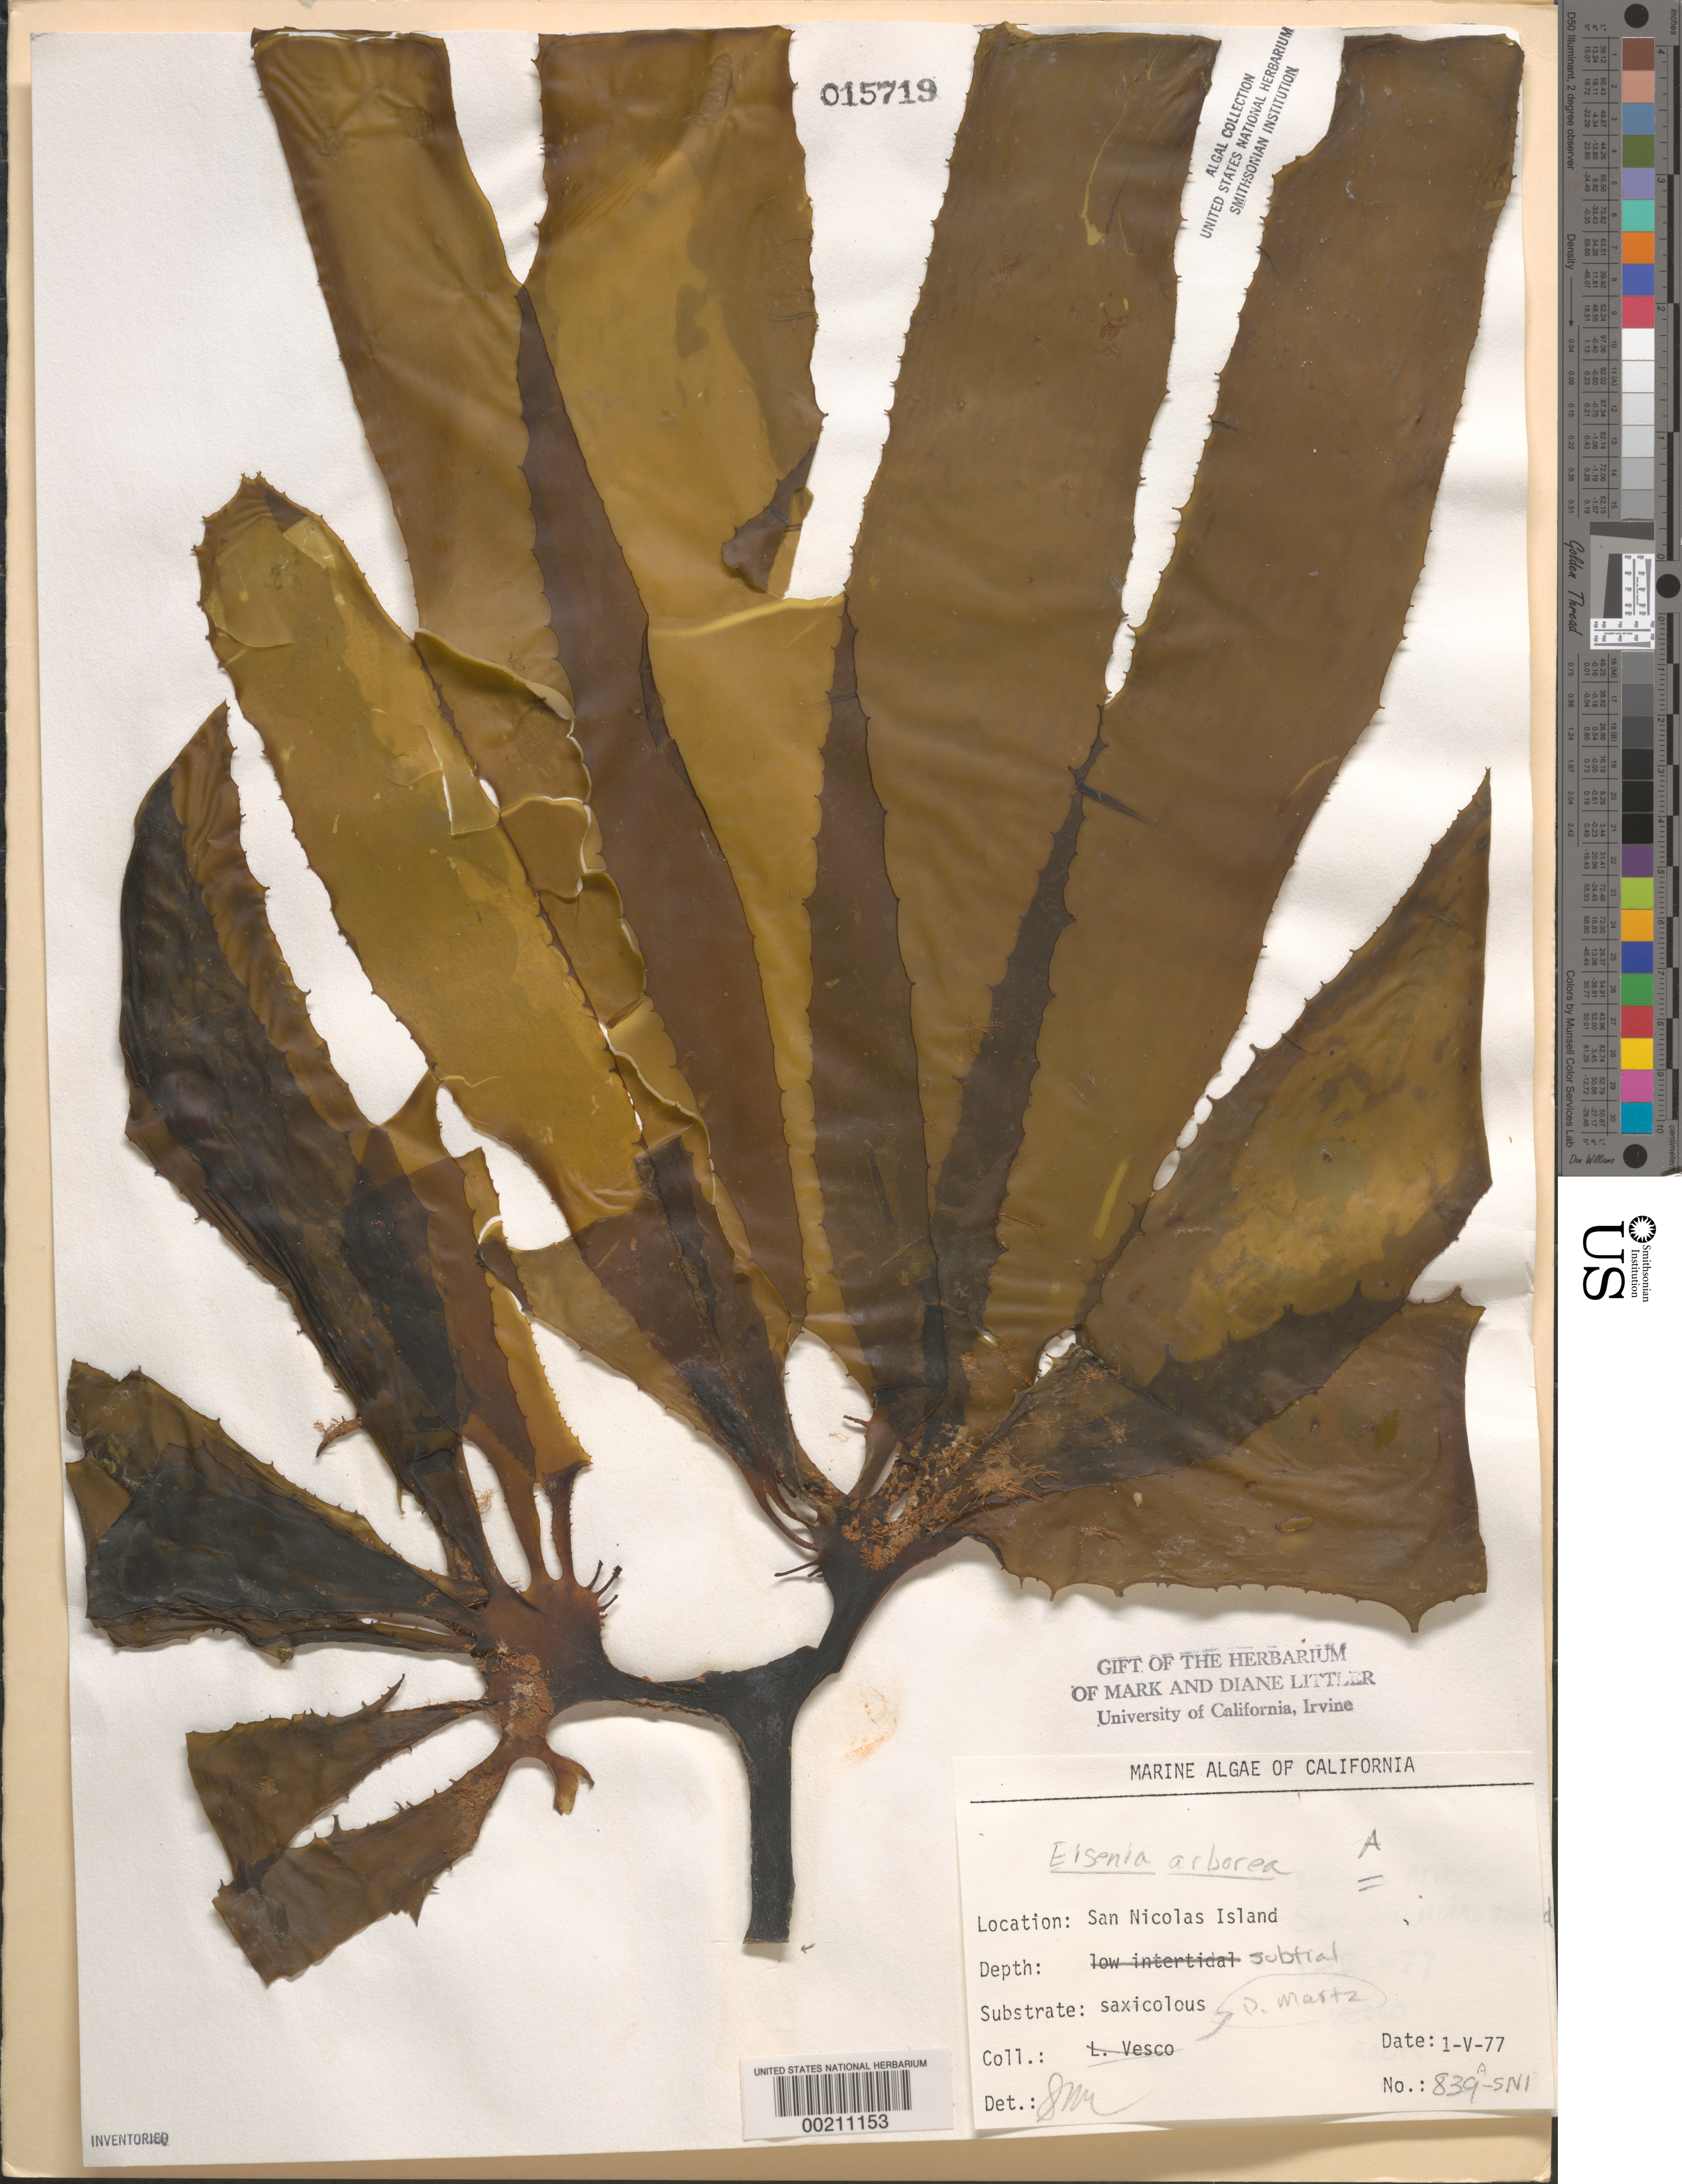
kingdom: Chromista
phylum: Ochrophyta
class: Phaeophyceae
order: Laminariales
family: Lessoniaceae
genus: Eisenia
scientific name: Eisenia arborea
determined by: Murray, S. N.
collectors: D. Martz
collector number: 839a-sni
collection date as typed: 01 May 1977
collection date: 1977-05-01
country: United States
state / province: California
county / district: Ventura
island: San Nicolas Island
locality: Dutch Harbor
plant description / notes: BLM-SOCALBIGHT Rocky Intertidal Survey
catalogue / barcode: US 15719